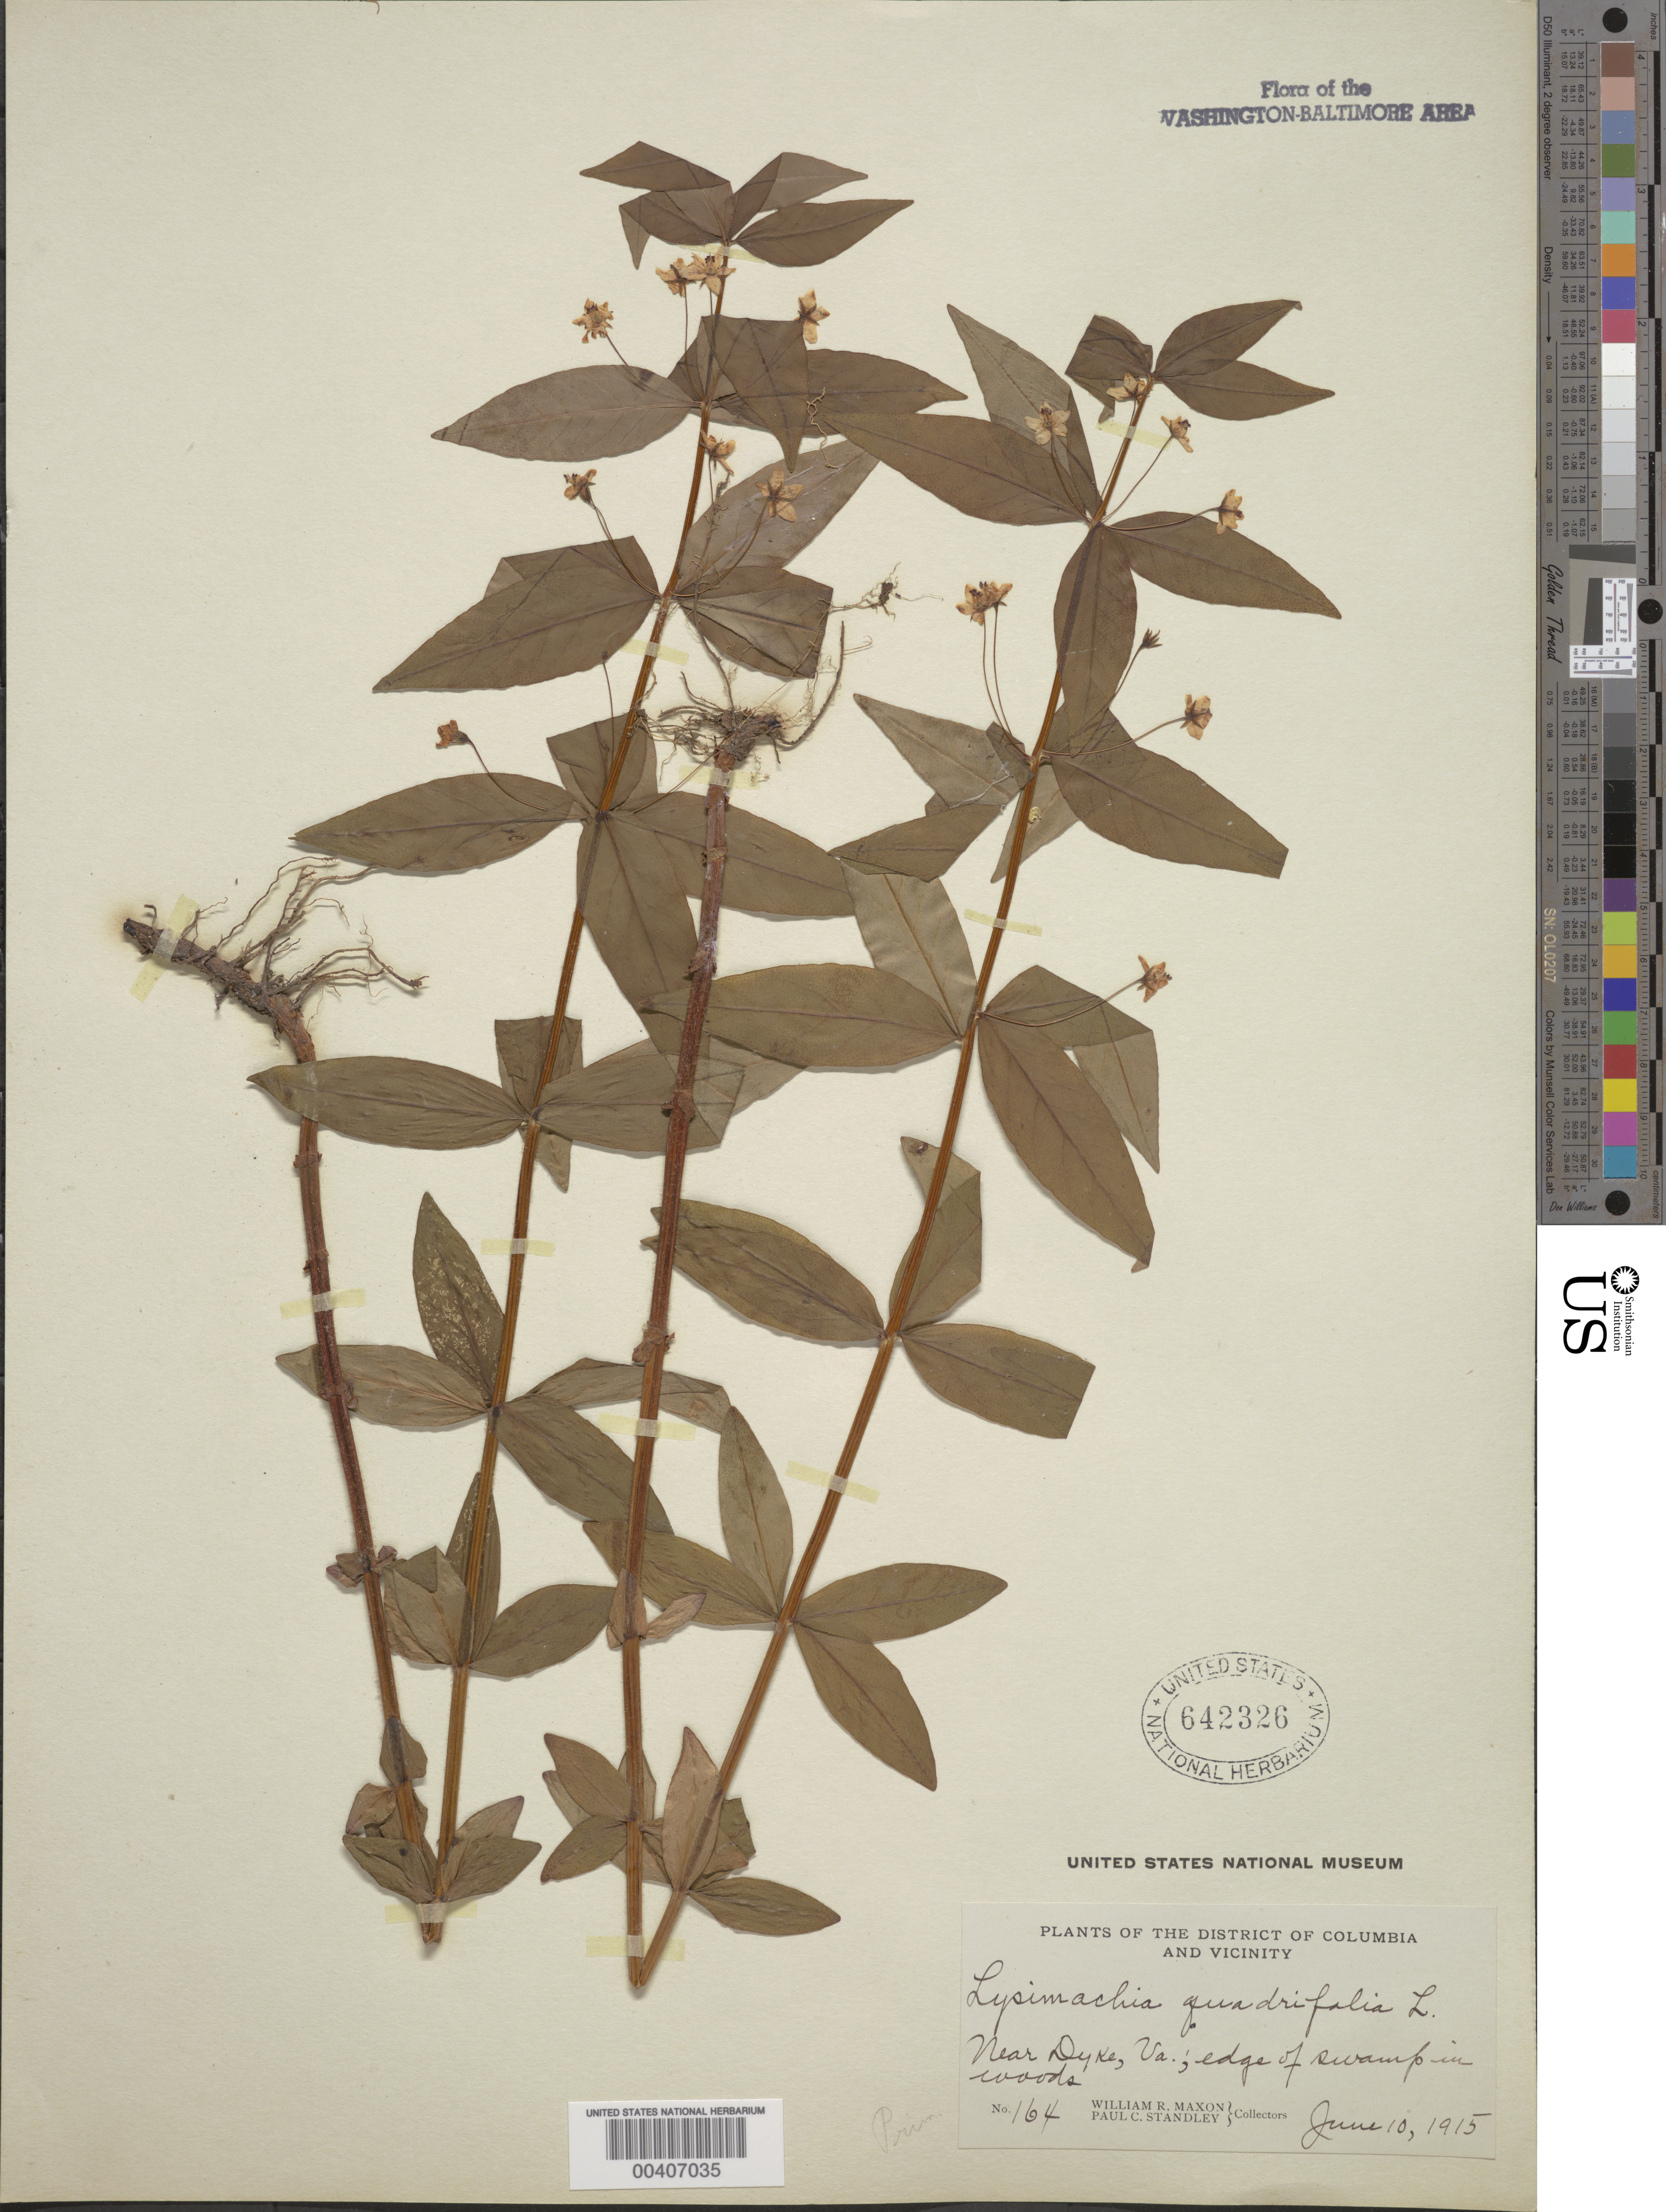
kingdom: Plantae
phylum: Tracheophyta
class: Magnoliopsida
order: Ericales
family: Primulaceae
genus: Lysimachia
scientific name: Lysimachia quadrifolia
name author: L.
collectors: W. R. Maxon & P. C. Standley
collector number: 164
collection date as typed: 10 Jun 1915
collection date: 1915-06-10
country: United States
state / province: Virginia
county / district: Fairfax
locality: near Dyke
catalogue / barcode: US 642326